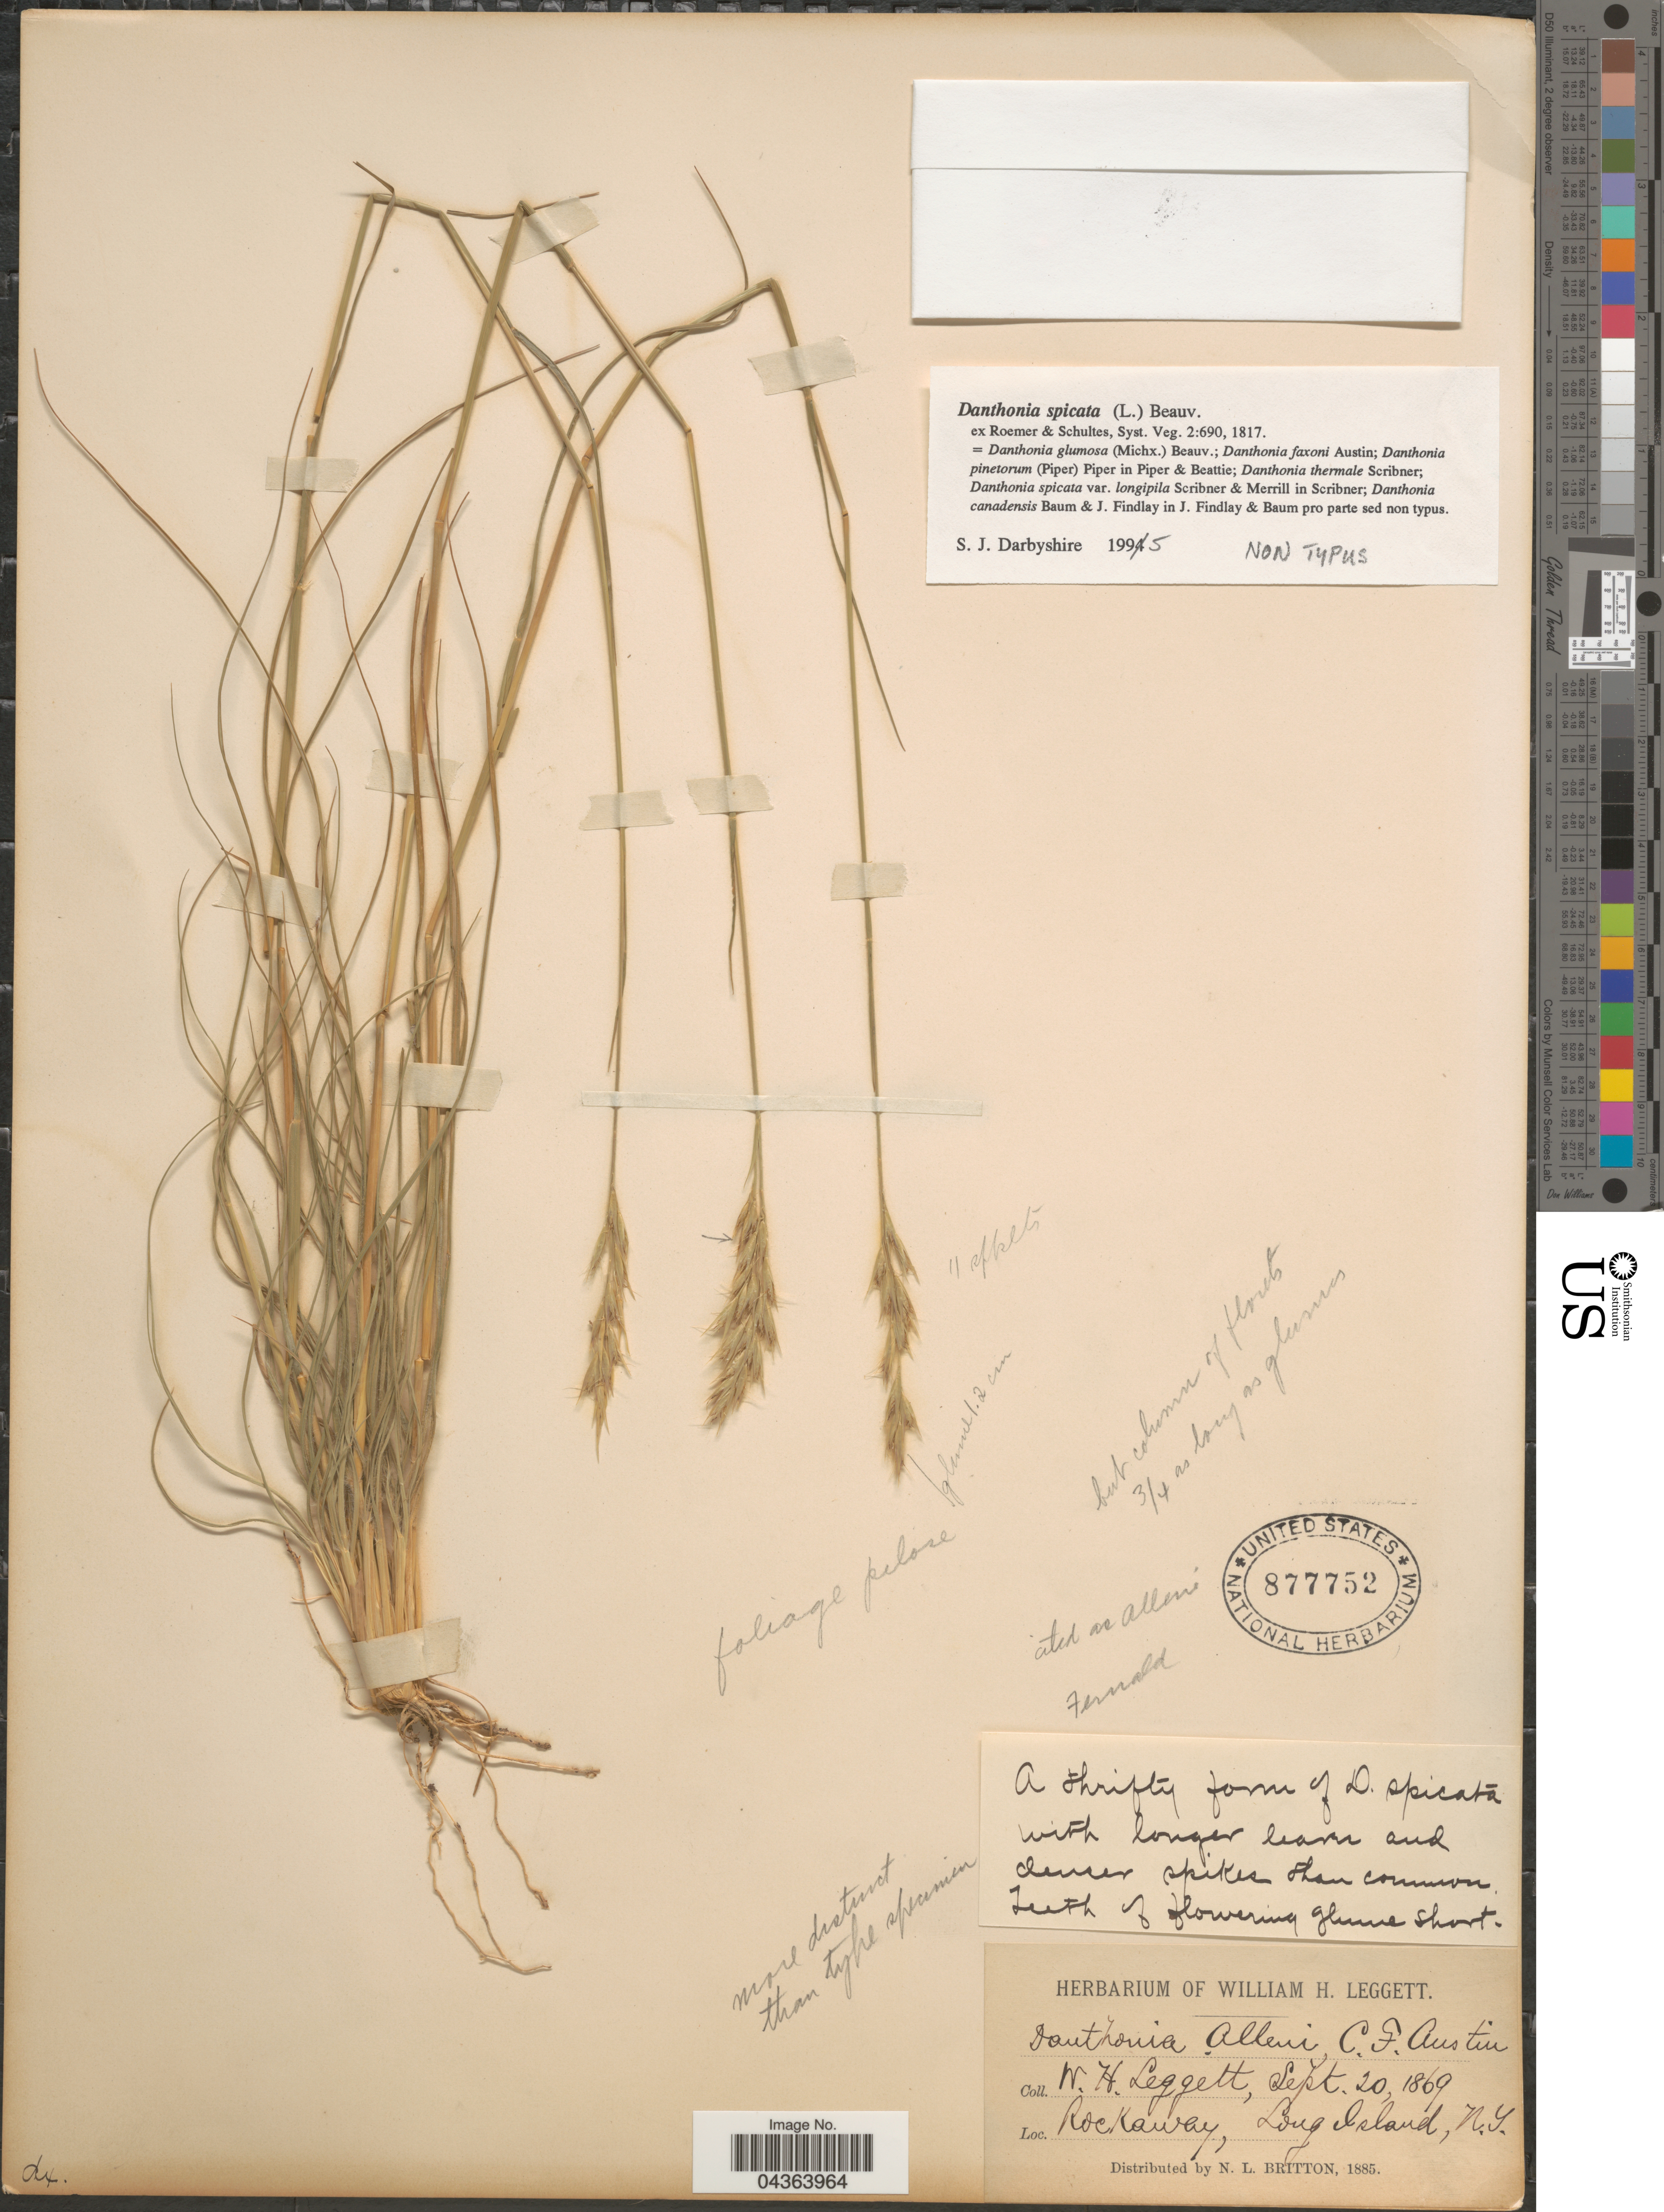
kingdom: Plantae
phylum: Tracheophyta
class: Liliopsida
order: Poales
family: Poaceae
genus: Danthonia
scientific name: Danthonia spicata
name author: (L.) P. Beauv. ex Roem. & Schult.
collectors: W. Leggett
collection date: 1869-09-20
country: United States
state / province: New York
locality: Rockaway, Long Island.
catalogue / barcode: US 877752